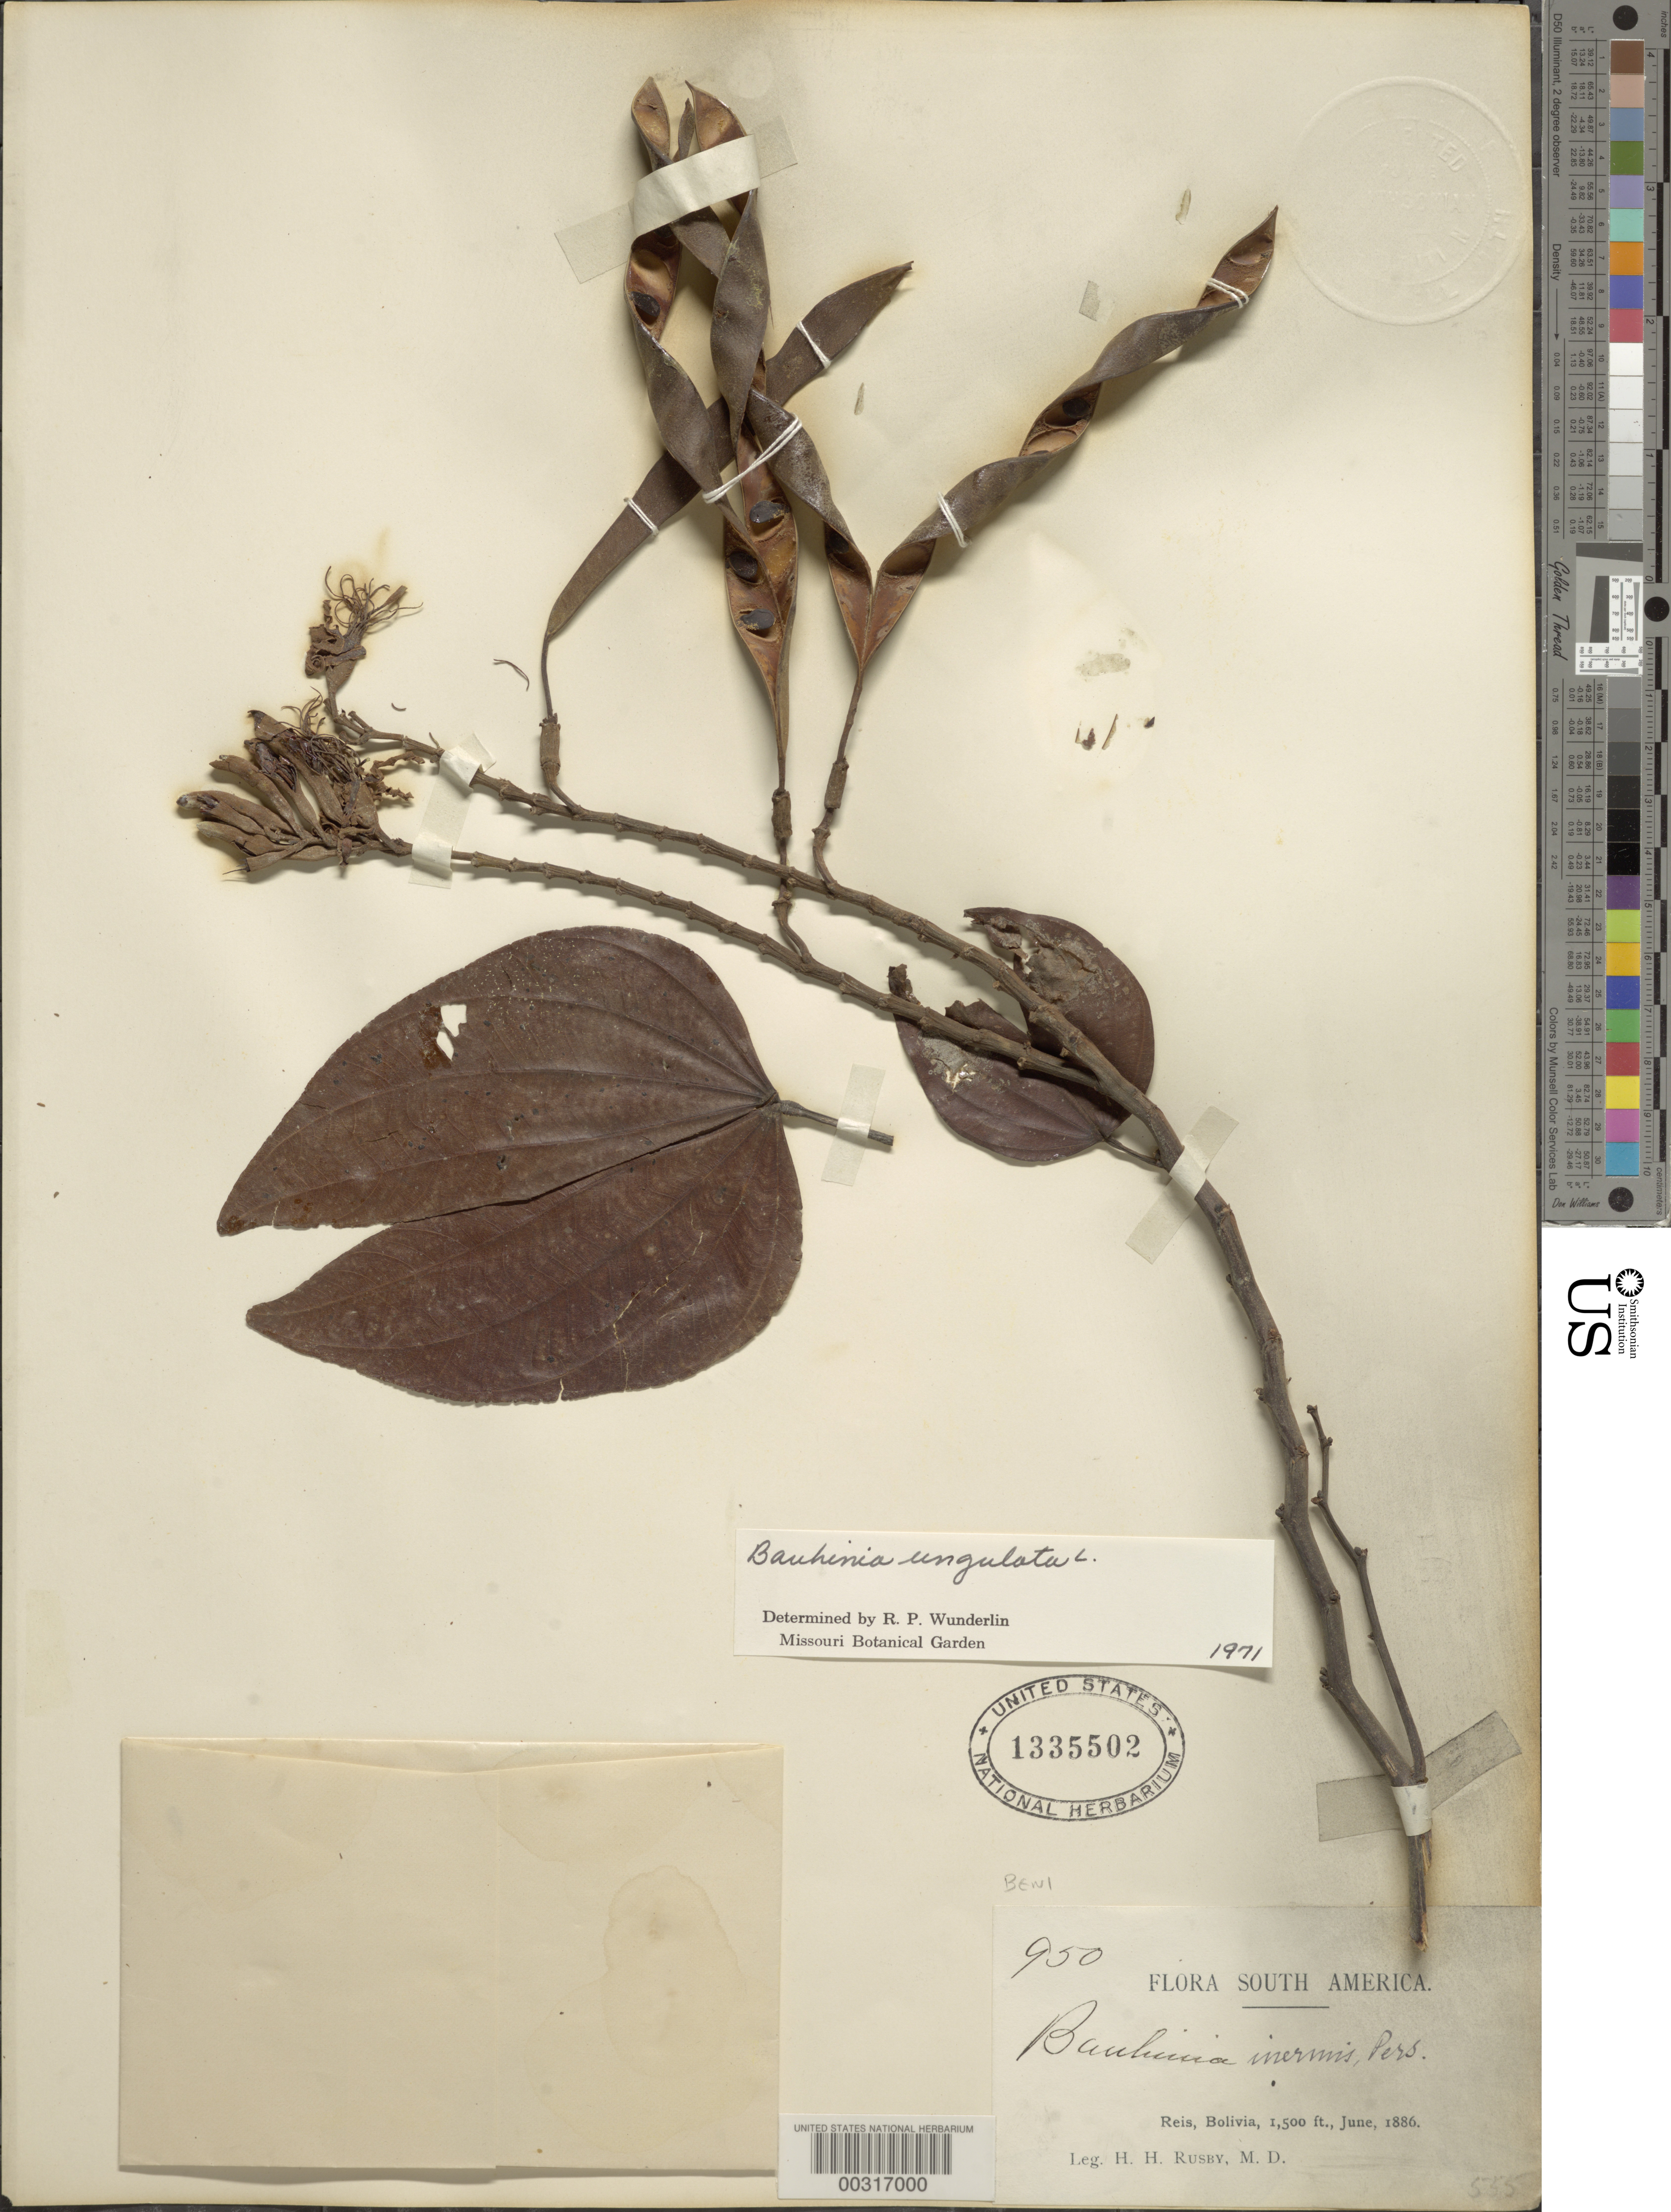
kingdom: Plantae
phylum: Tracheophyta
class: Magnoliopsida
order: Fabales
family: Fabaceae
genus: Bauhinia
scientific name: Bauhinia ungulata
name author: L.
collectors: H. H. Rusby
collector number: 950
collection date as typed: June, 1886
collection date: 1886-06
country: Bolivia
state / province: Pando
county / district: Nicolas Suarez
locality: Reis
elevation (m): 457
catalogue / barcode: US 1335502